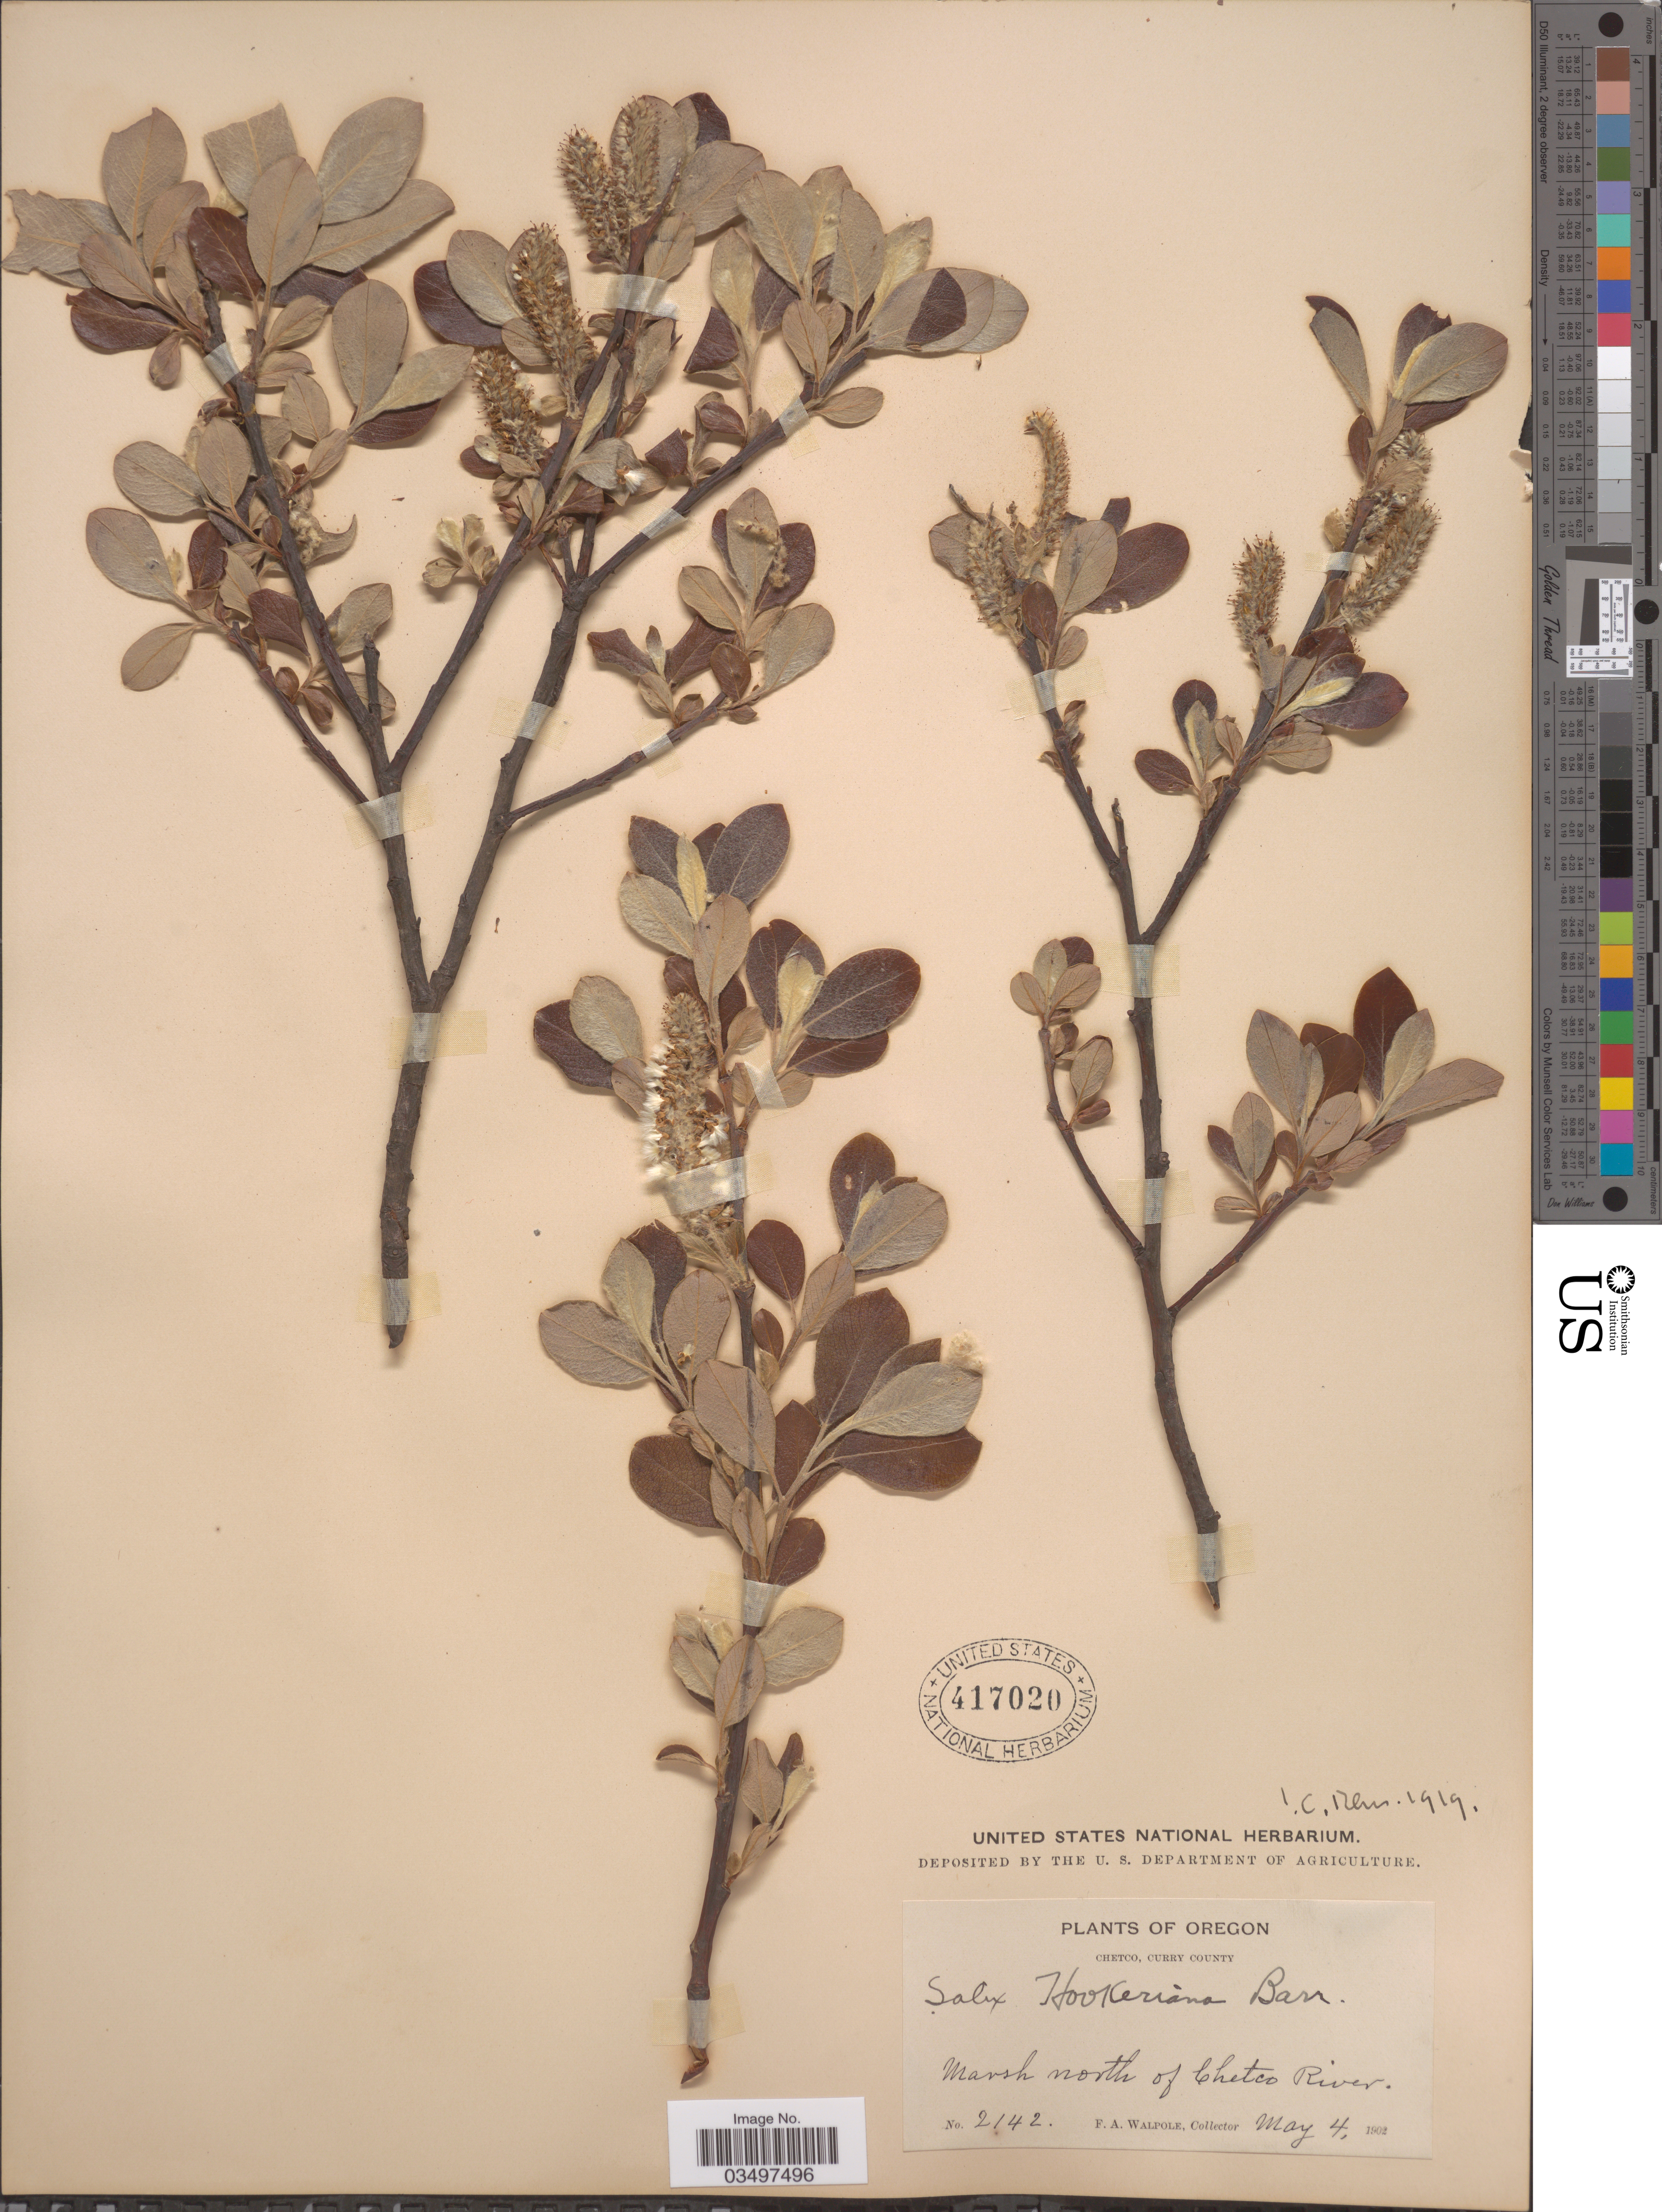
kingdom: Plantae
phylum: Tracheophyta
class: Magnoliopsida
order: Malpighiales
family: Salicaceae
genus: Salix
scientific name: Salix hookeriana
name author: Barratt ex Hook.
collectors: F. Walpole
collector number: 2142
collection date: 1902-05-04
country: United States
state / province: Oregon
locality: Chetco, Curry County. Marsh north of Chetco River.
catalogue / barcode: US 417020